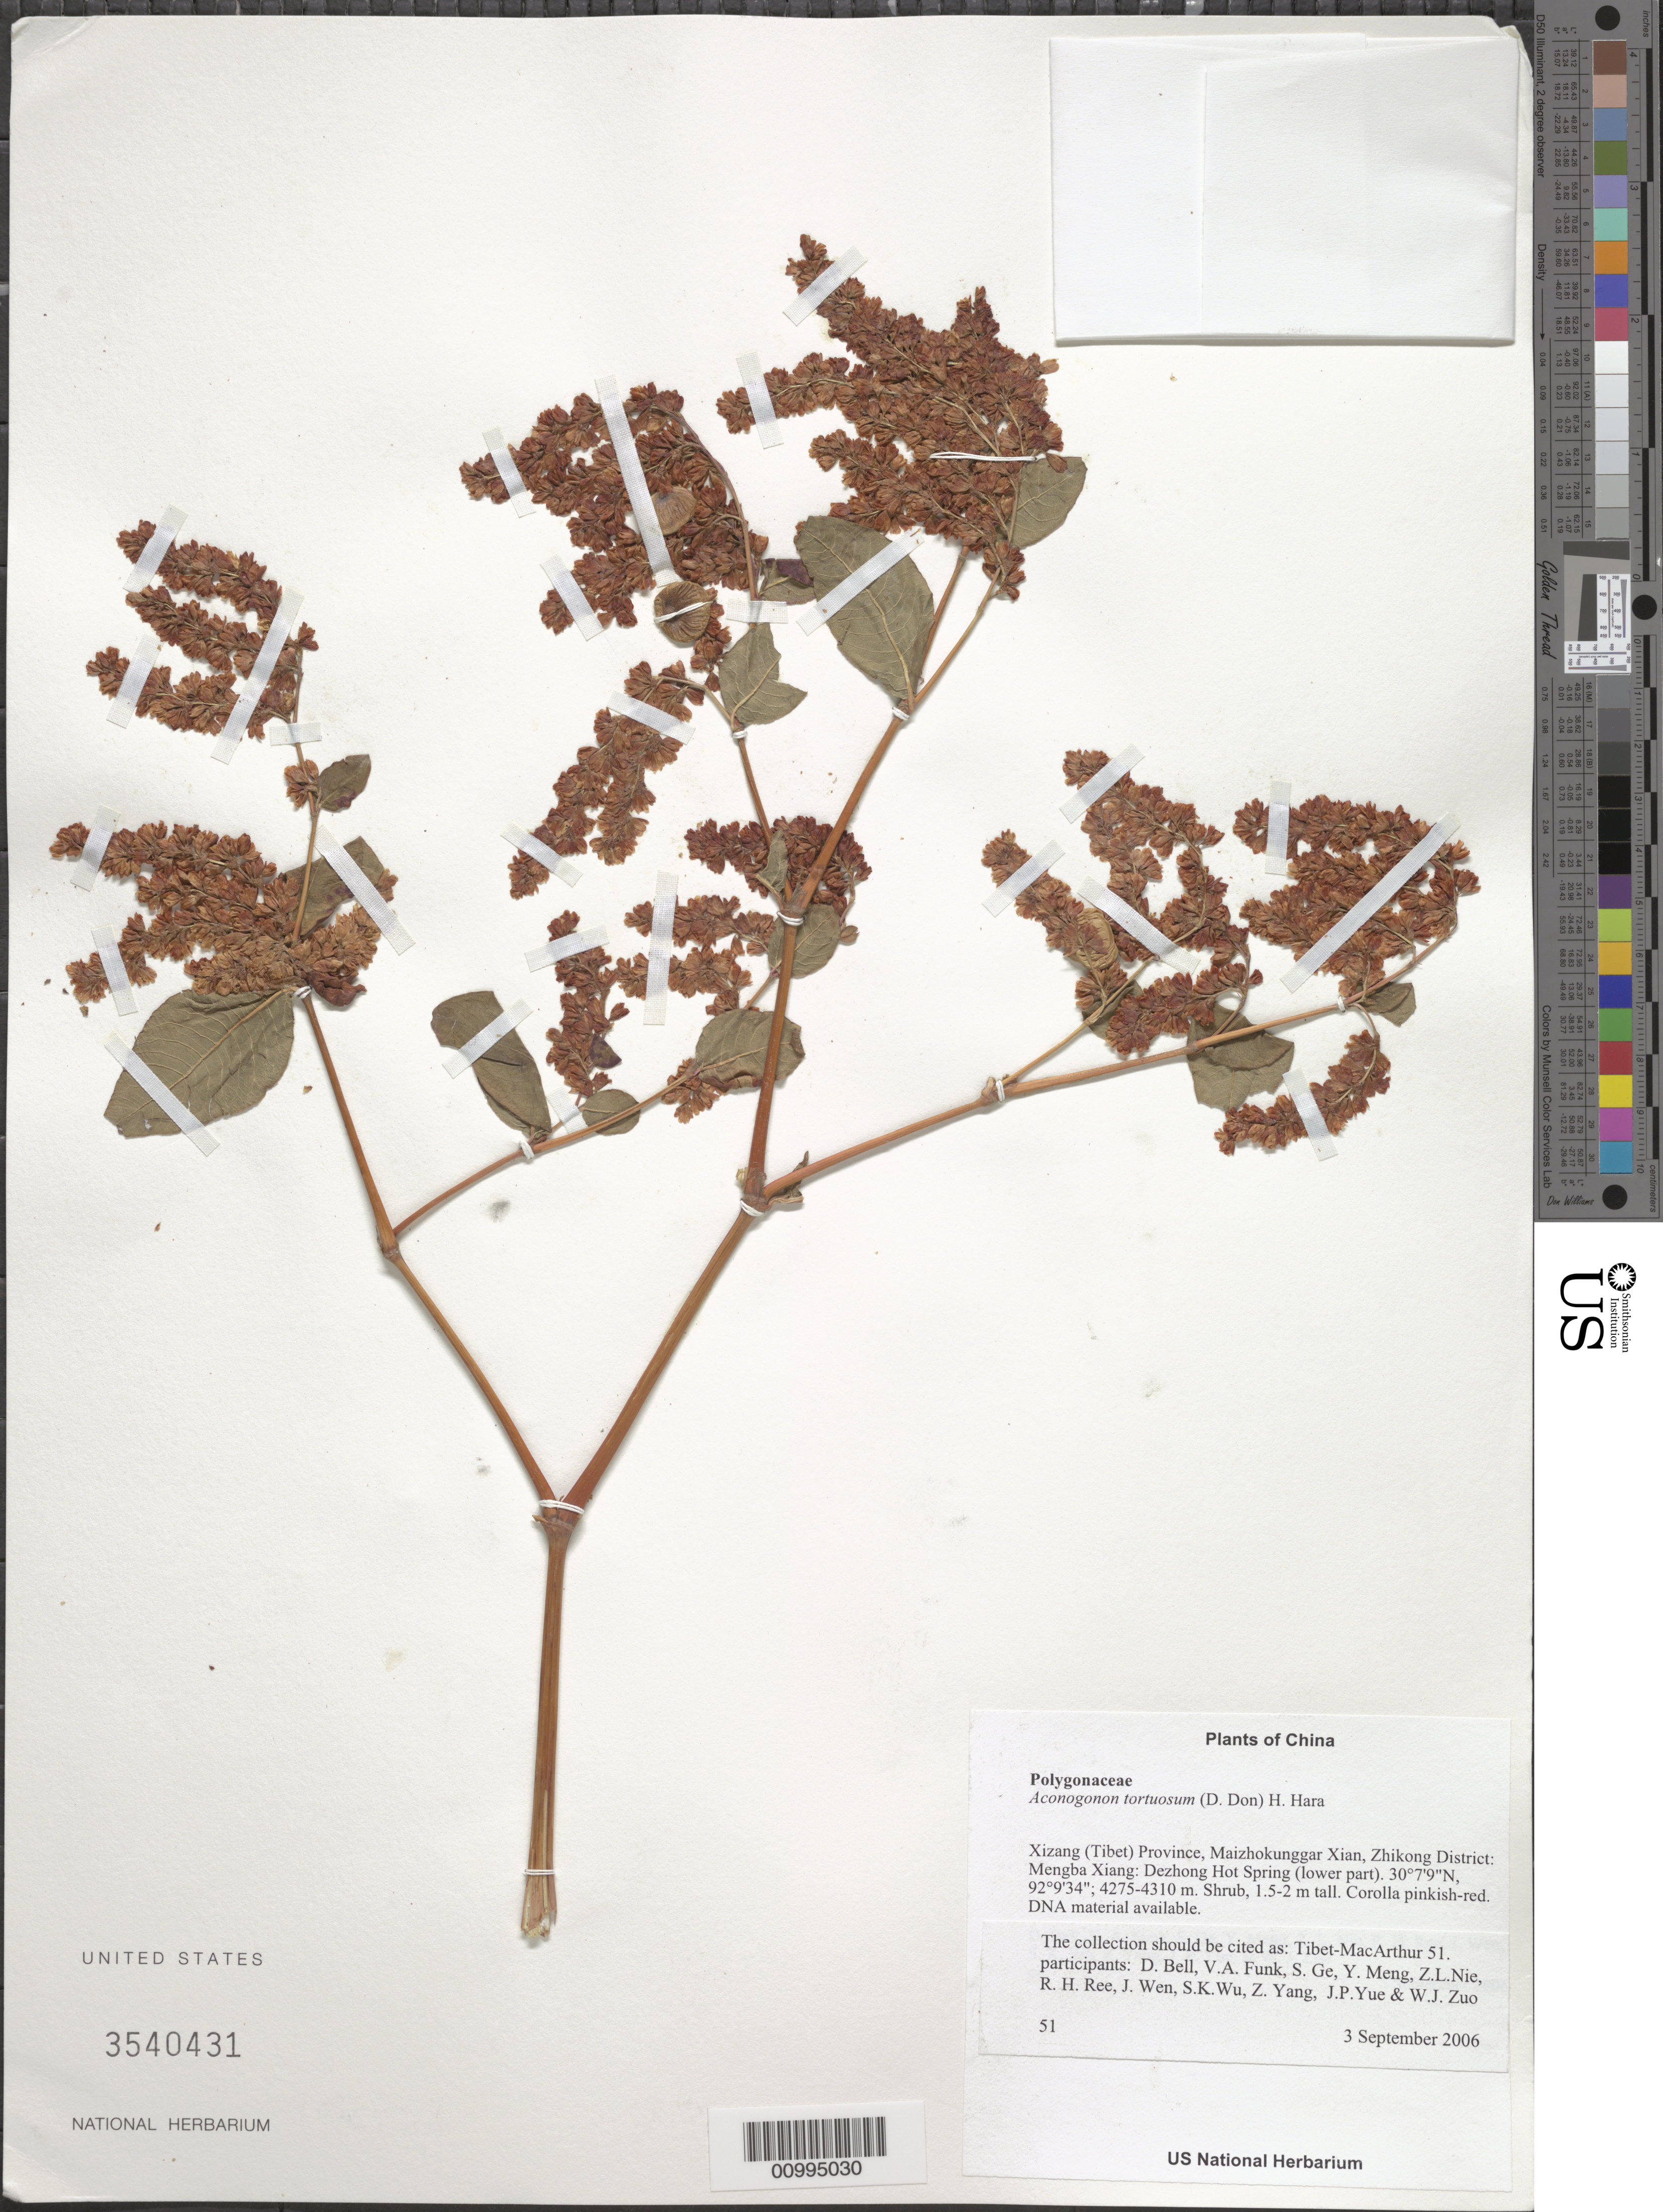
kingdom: Plantae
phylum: Tracheophyta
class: Magnoliopsida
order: Caryophyllales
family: Polygonaceae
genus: Koenigia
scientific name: Koenigia tortuosa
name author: (D. Don) T.M. Schust. & Reveal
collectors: Tibet-MacArthur, D. A. Bell, V. Funk, S. Ge, Y. Meng, Z. Nie, R. Ree, J. Wen, S. K. Wu, Z. Yang, J. Yue & W. Zuo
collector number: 51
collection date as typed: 03 Sep 2006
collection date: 2006-09-03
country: China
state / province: Xizang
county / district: Maizhokunggar Xian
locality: Zhikong District: Mengba Xiang:Dezhong Hot Spring (lower part).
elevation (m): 4275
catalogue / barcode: US 3540431